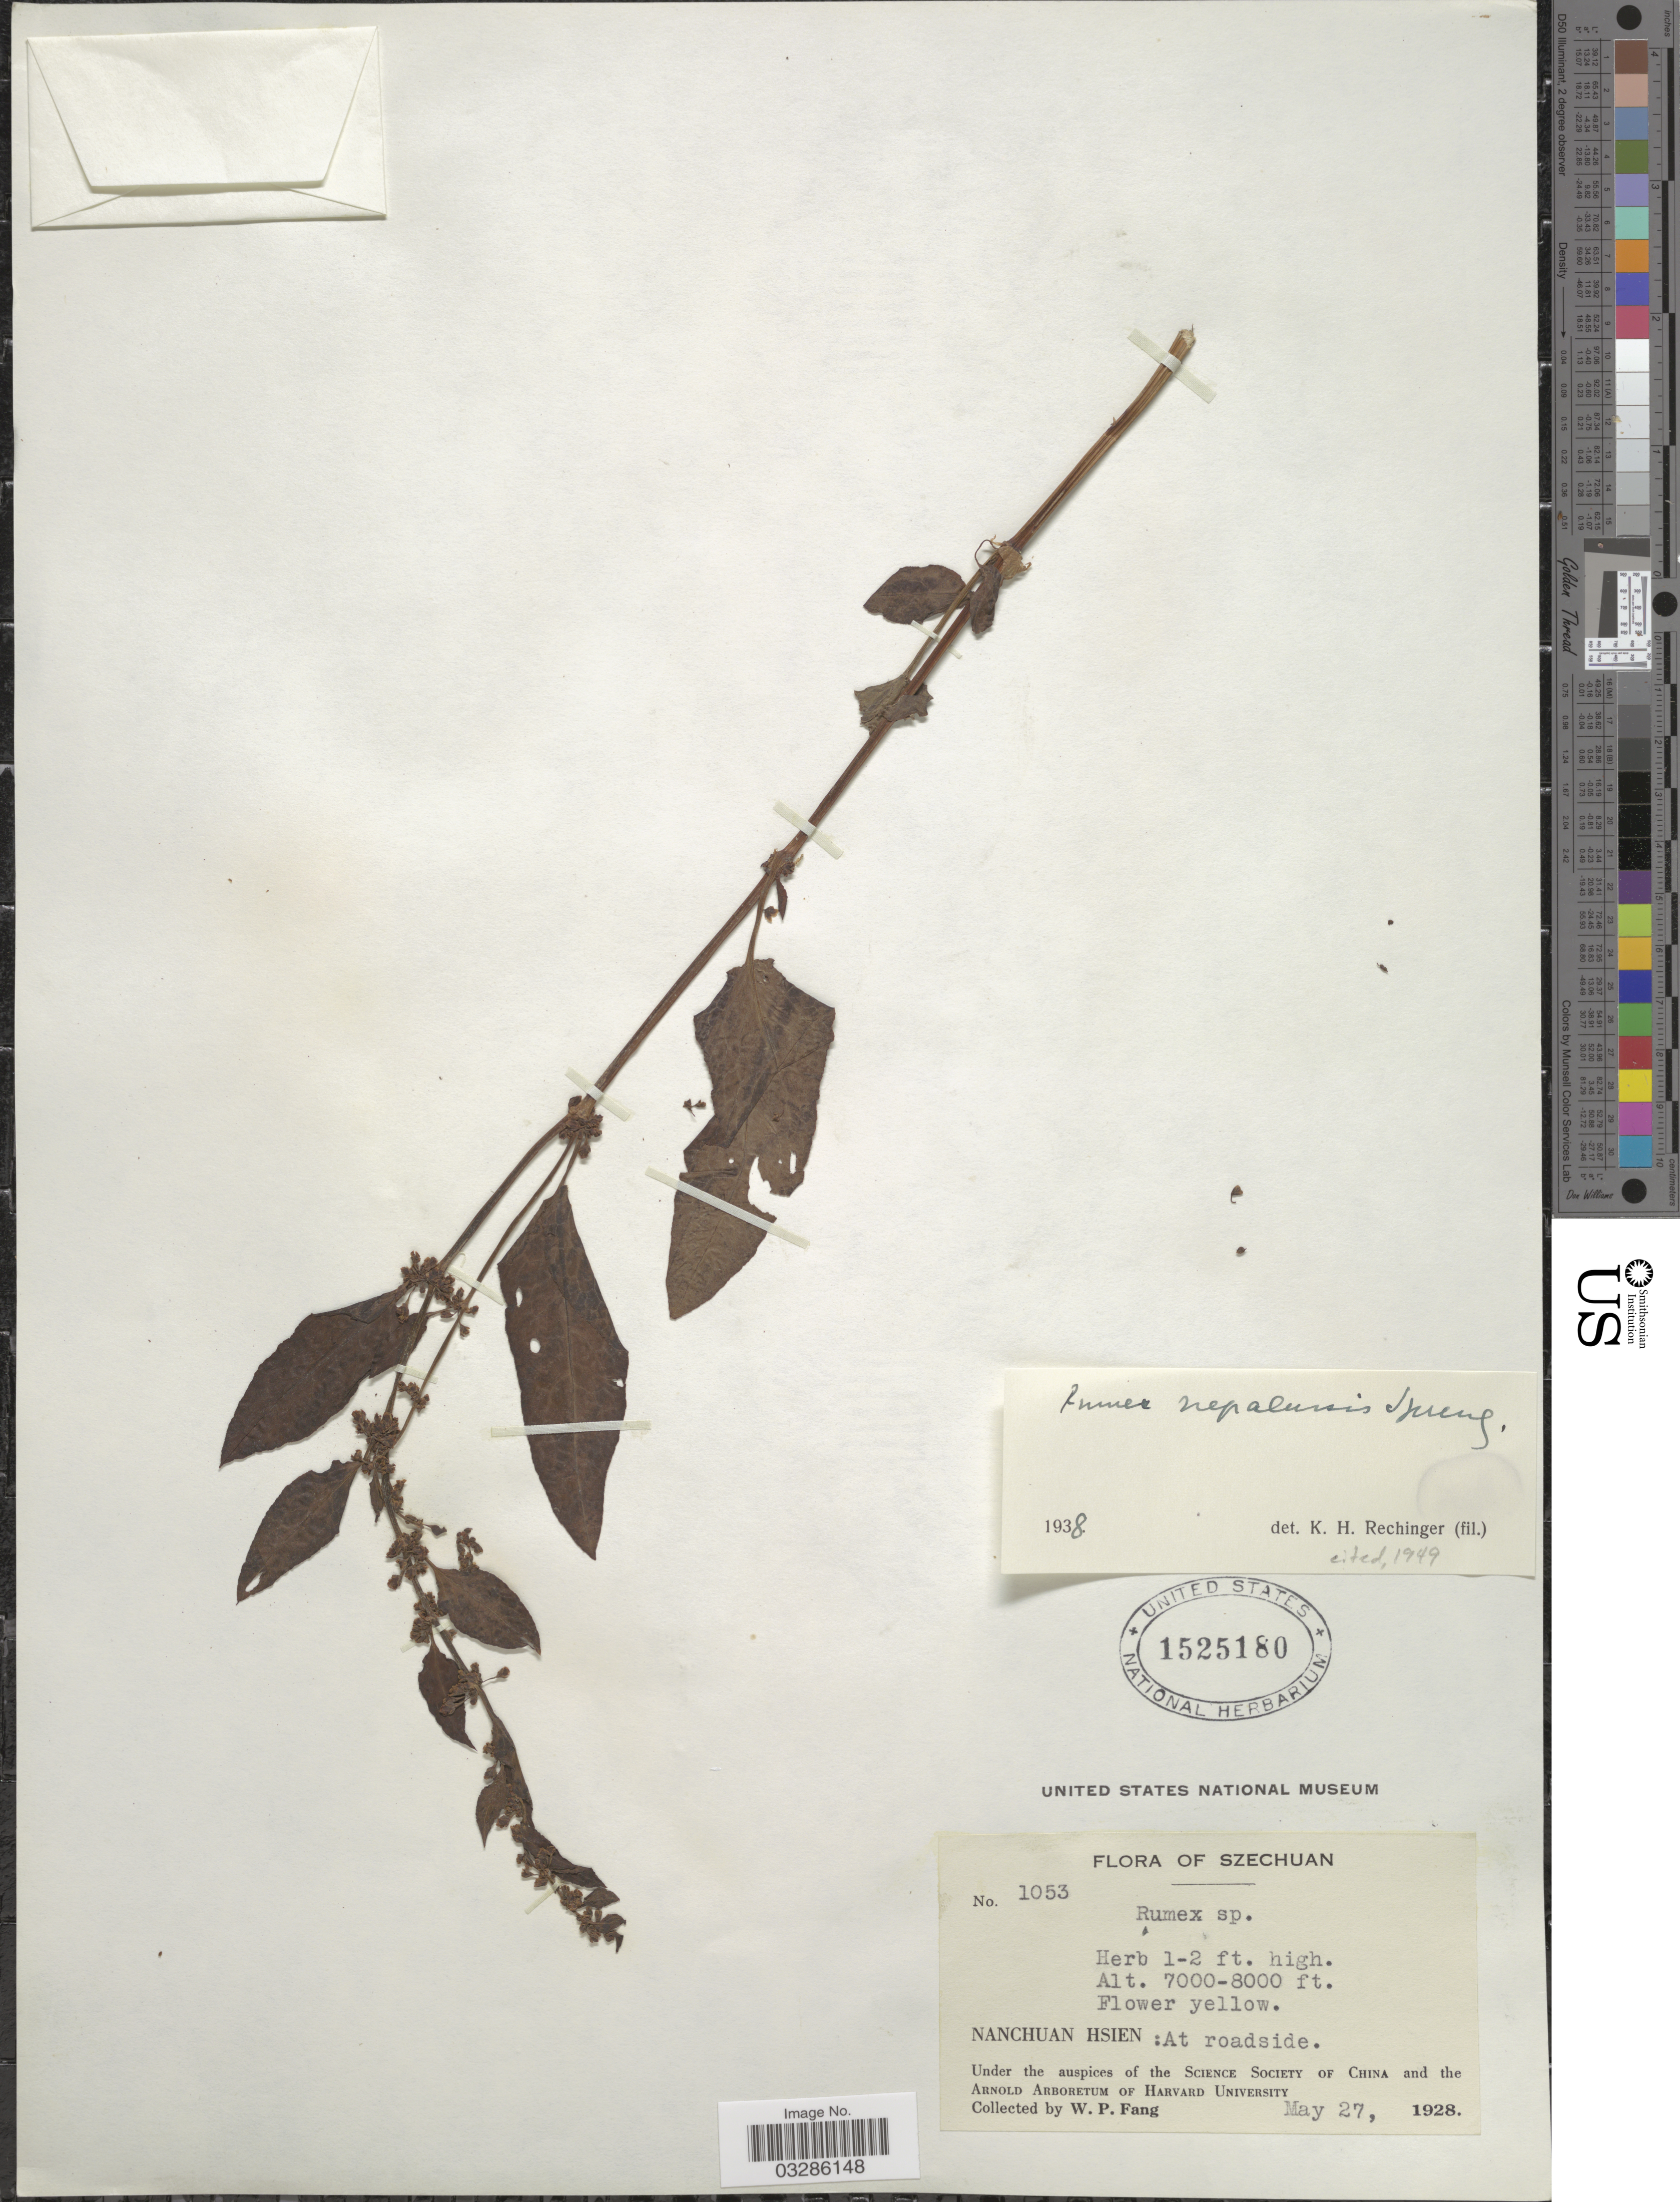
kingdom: Plantae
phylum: Tracheophyta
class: Magnoliopsida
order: Caryophyllales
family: Polygonaceae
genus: Rumex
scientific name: Rumex nepalensis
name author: Spreng.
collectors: W. P. Fang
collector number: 1053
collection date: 1928-05-27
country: China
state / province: Sichuan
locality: Szechuan. Nanchuan Hsien: At roadside.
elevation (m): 2134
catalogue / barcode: US 1525180